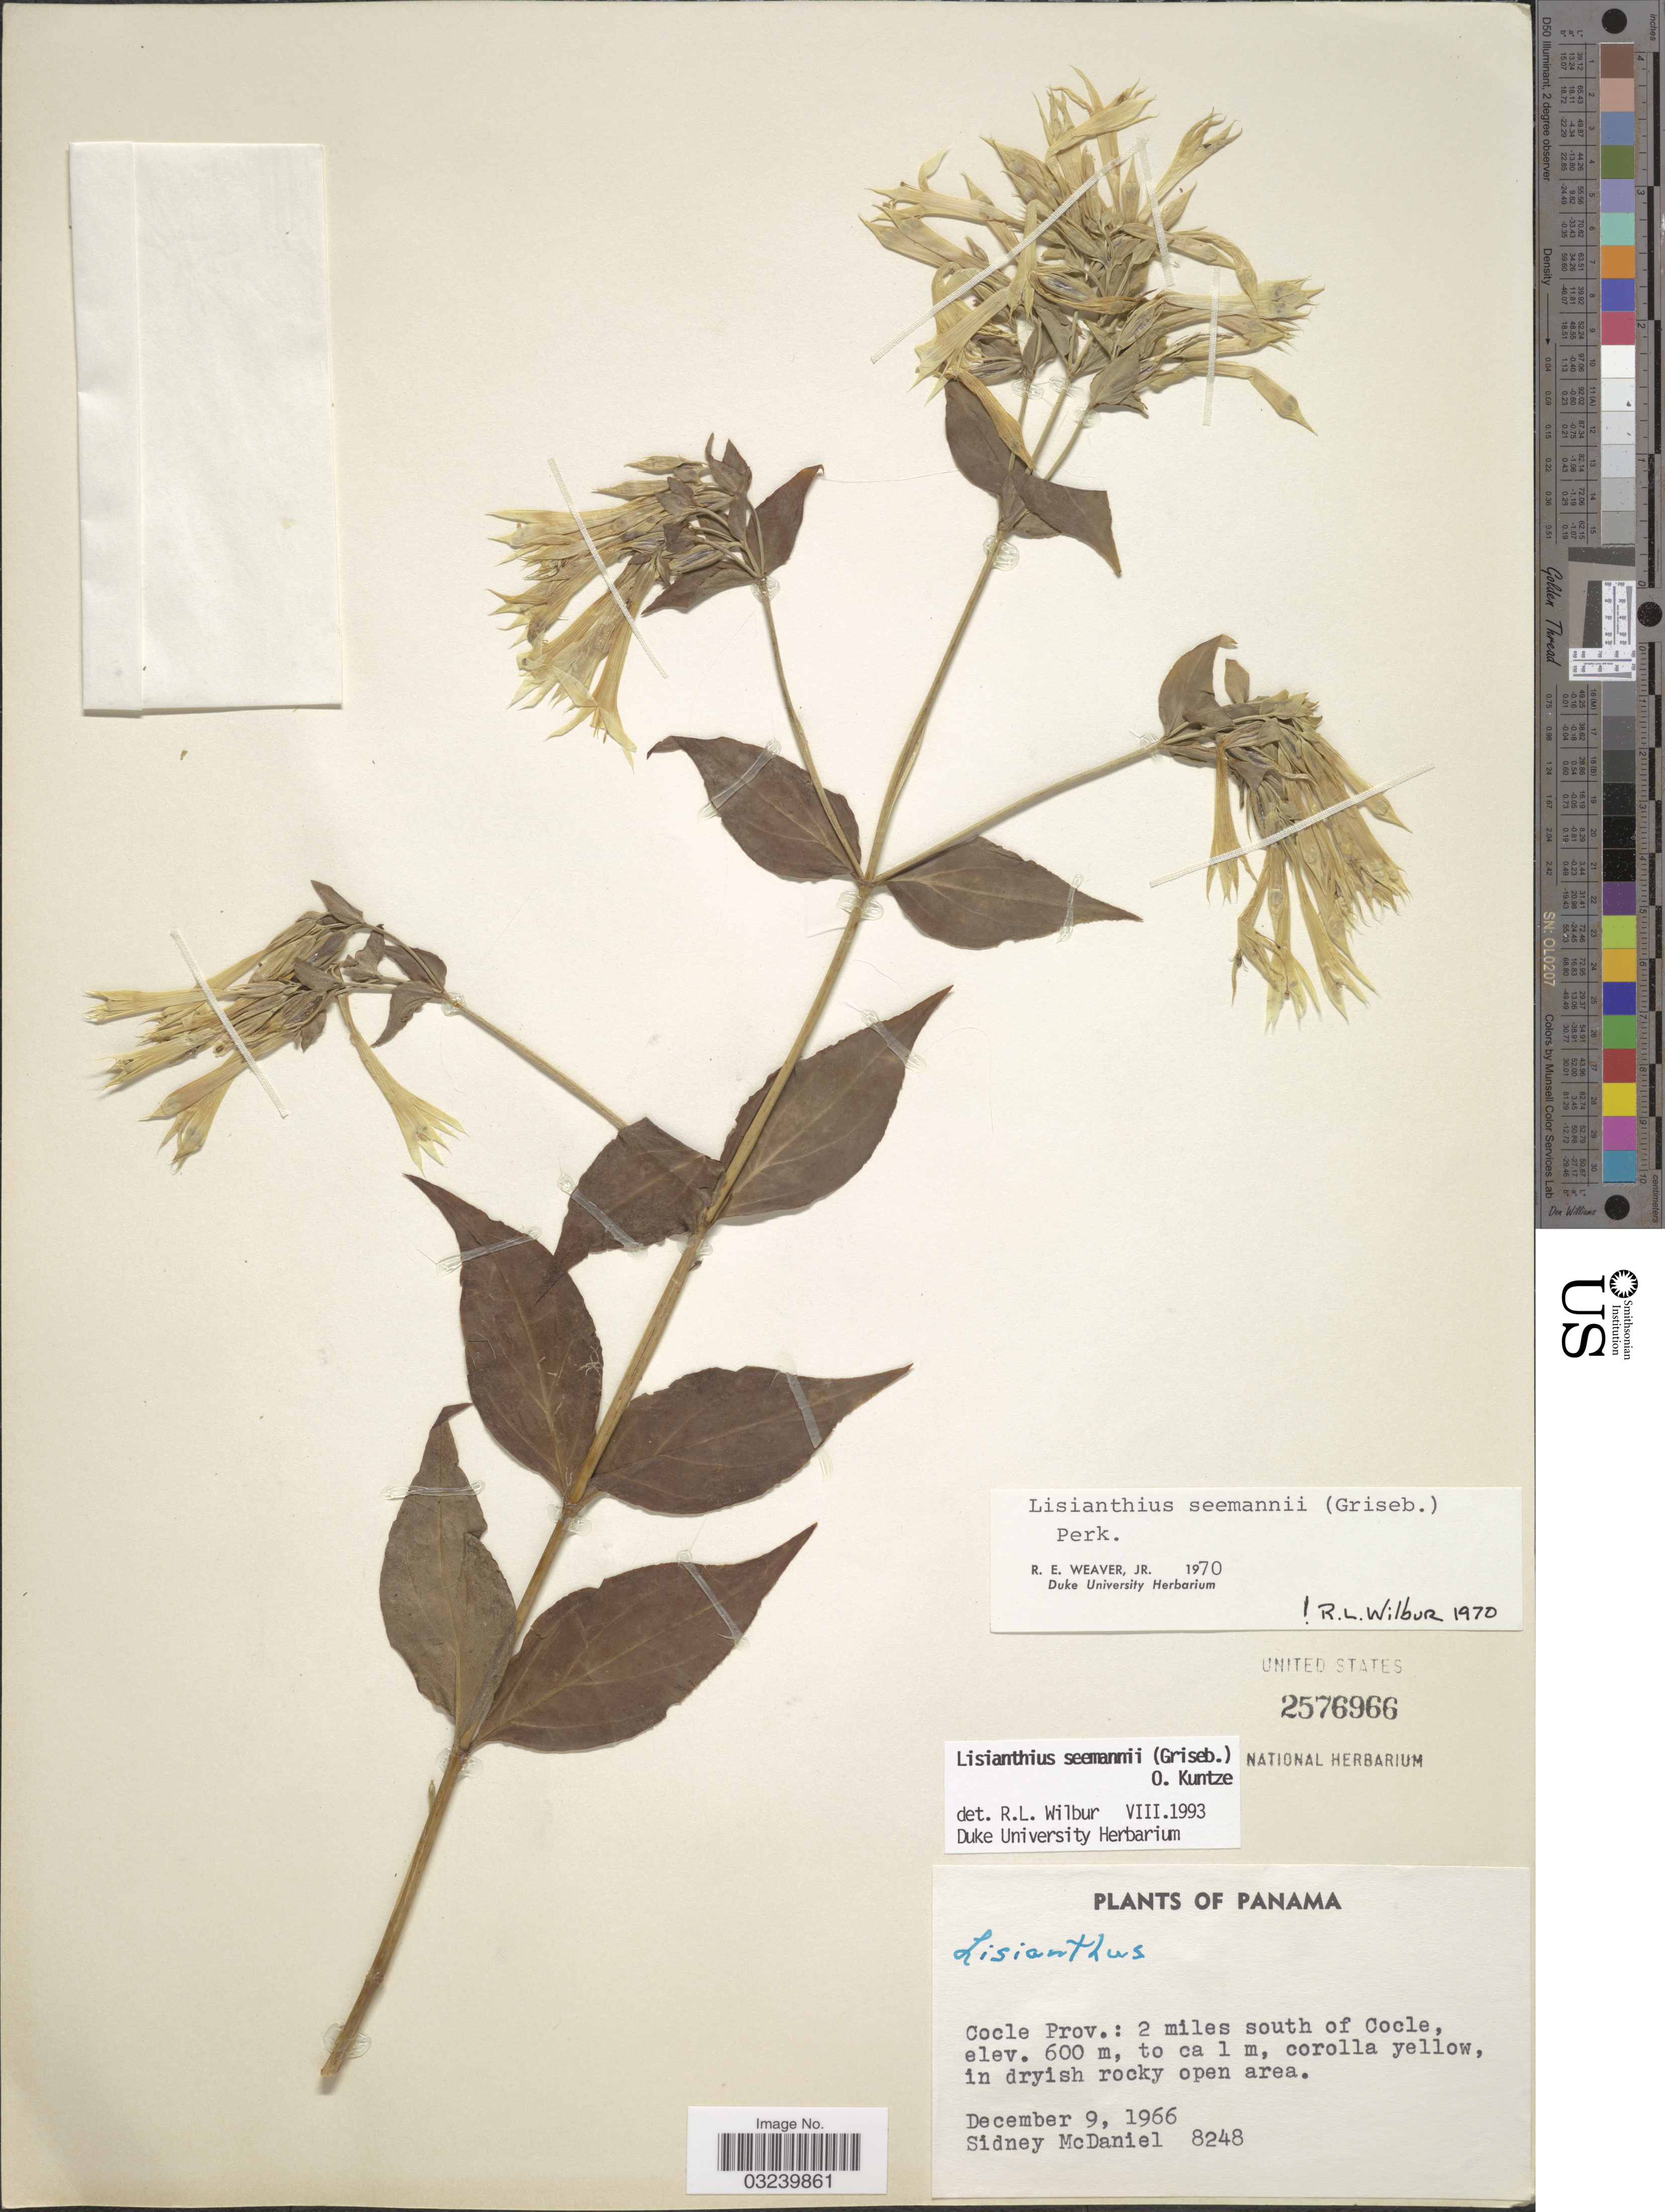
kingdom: Plantae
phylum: Tracheophyta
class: Magnoliopsida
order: Gentianales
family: Gentianaceae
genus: Lisianthius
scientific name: Lisianthius seemannii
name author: (Griseb.) Kuntze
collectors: S. McDaniel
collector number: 8248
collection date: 1966-12-09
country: Panama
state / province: Coclé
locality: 2 miles south of Cocle.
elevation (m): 600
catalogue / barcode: US 2576966